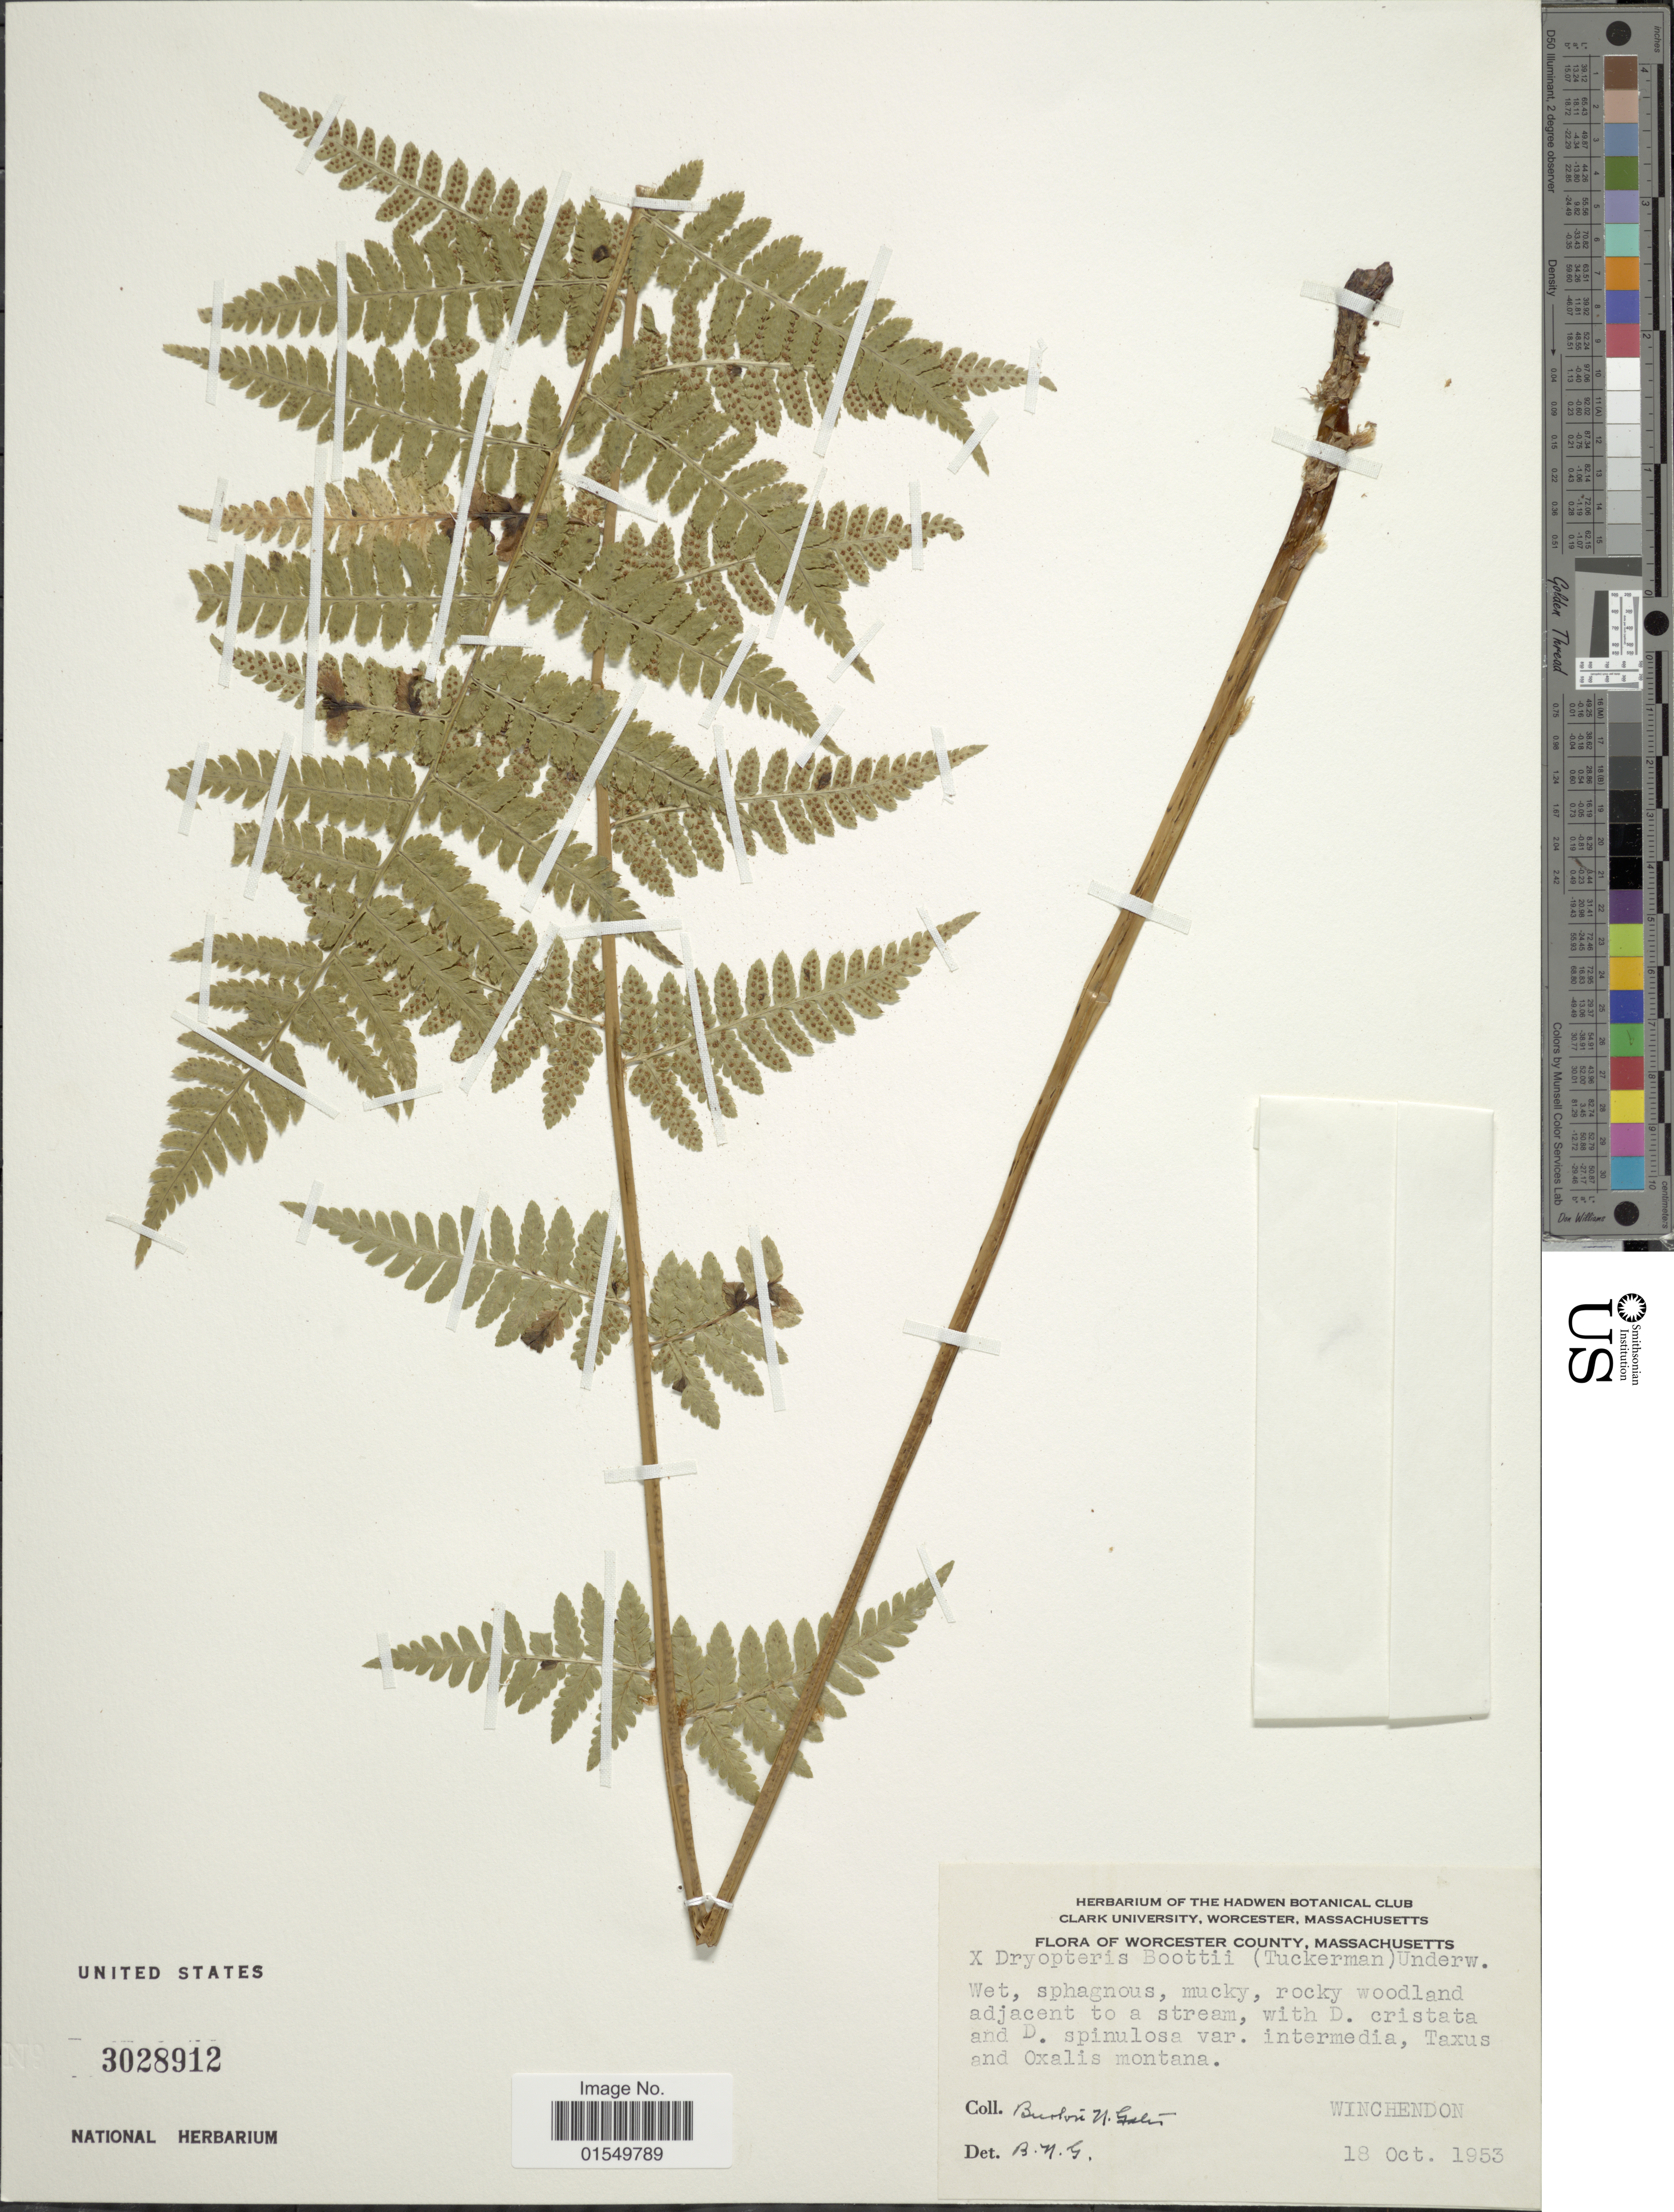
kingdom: Plantae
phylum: Tracheophyta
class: Polypodiopsida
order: Polypodiales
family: Dryopteridaceae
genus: Dryopteris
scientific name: Dryopteris x boottii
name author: Underw.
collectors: B. N. Gates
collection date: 1953-10-18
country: United States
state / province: Massachusetts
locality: Worcester County, Winchendon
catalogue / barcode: US 3028912